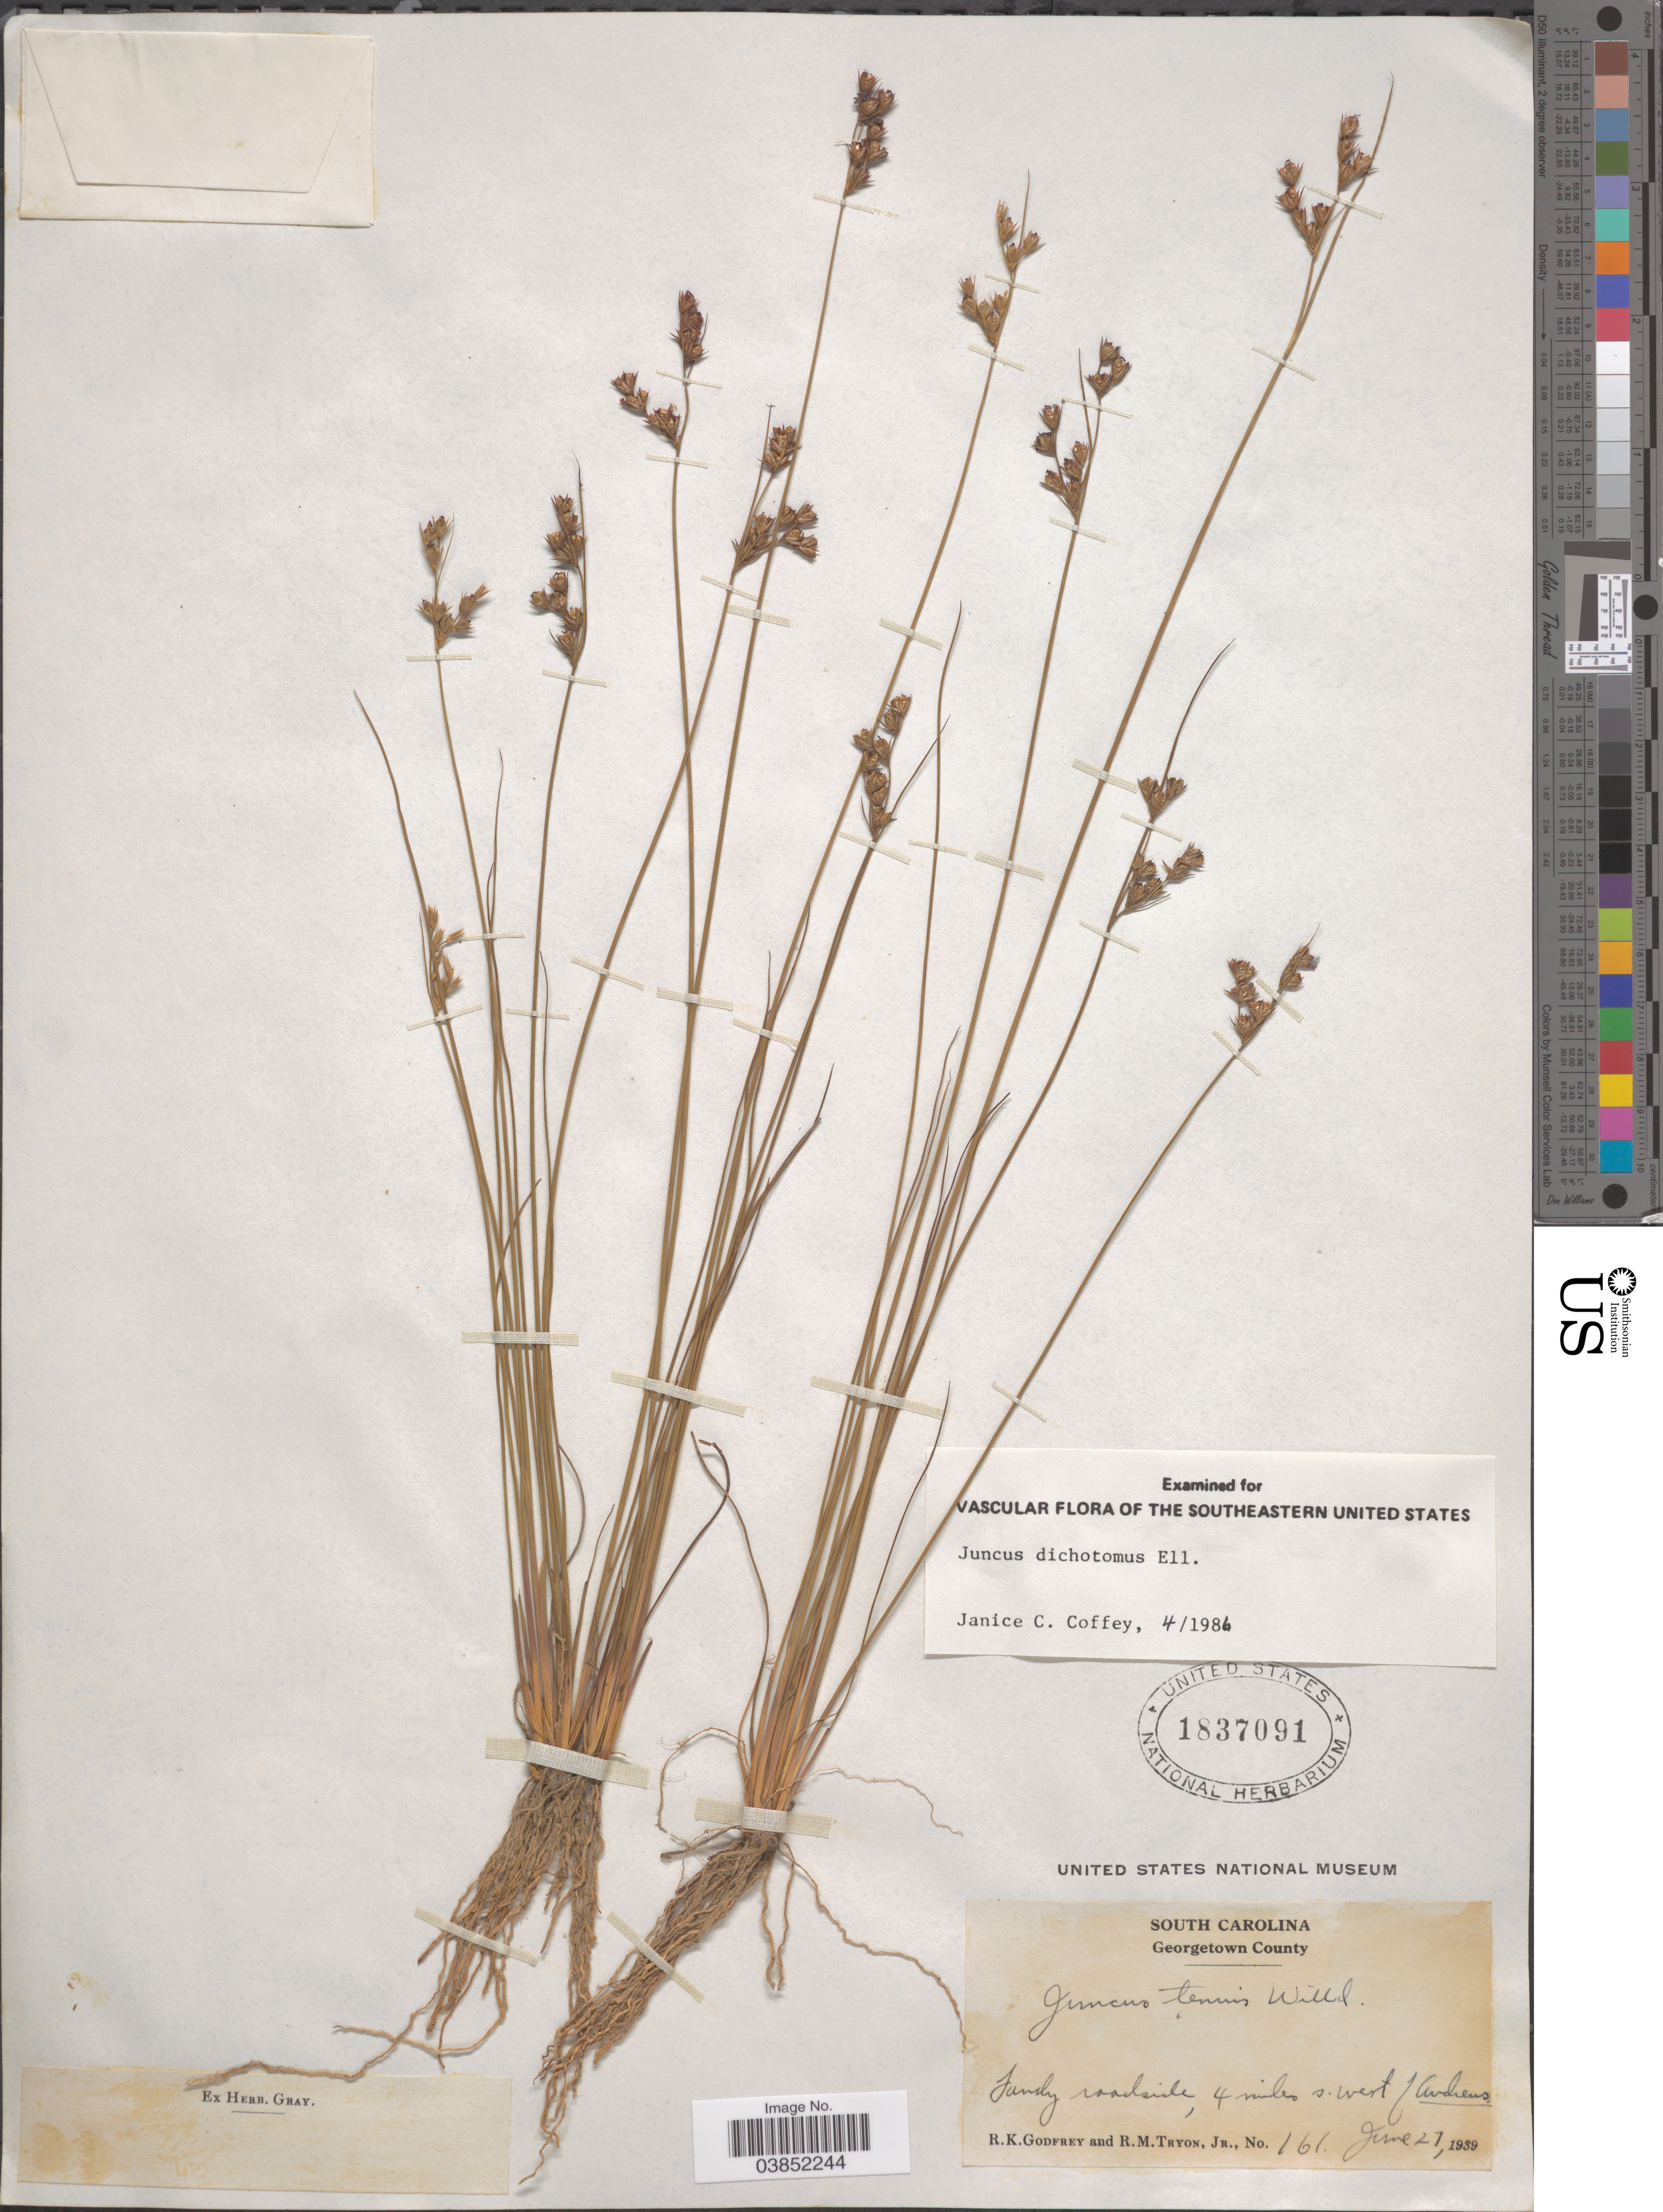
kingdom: Plantae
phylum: Tracheophyta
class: Liliopsida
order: Poales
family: Juncaceae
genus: Juncus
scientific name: Juncus dichotomus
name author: Elliott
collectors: R. K. Godfrey & R. Tryon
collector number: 161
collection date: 1939-06-27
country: United States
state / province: South Carolina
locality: Georgetown County. Sandy roadside, 4 miles s. west of Andrews.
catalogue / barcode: US 1837091